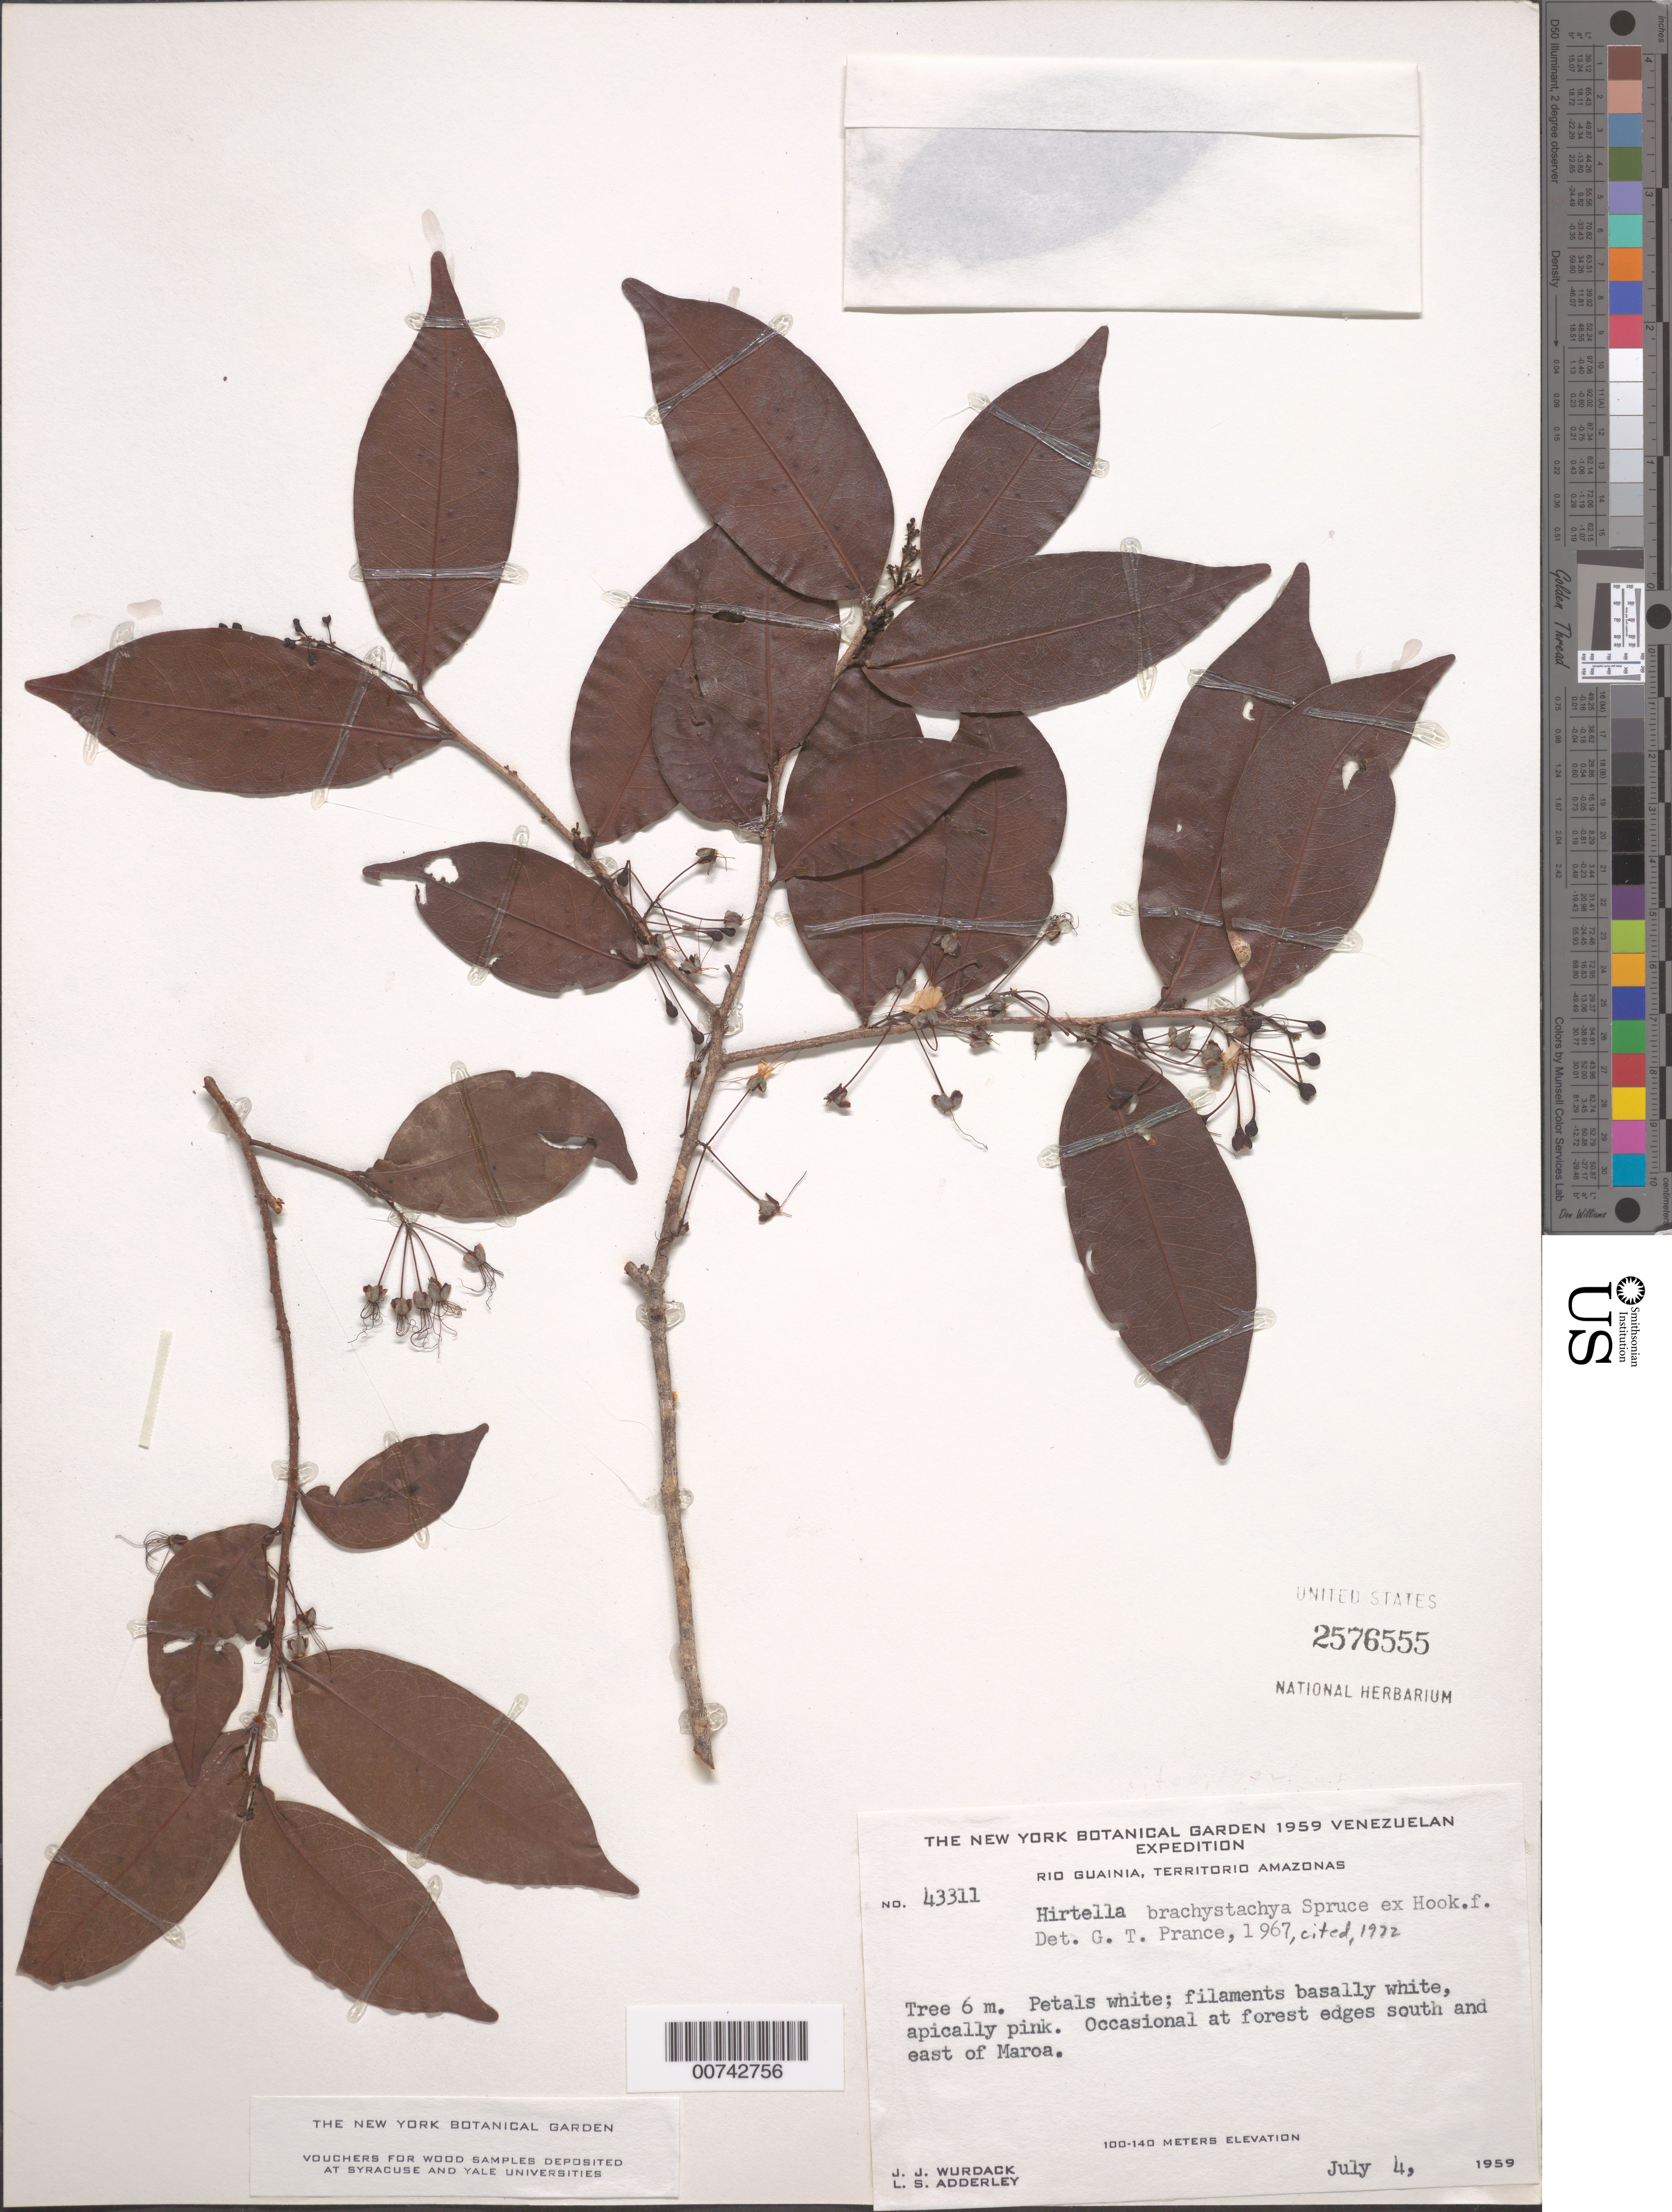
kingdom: Plantae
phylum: Tracheophyta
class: Magnoliopsida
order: Malpighiales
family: Chrysobalanaceae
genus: Hirtella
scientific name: Hirtella brachystachys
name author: Spruce ex Hook. f.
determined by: Prance, G. T.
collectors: J. J. Wurdack & L. S. Adderley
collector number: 43311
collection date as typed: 4-Jul-59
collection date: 1959-07-04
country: Venezuela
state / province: Amazonas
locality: Río Guainia, south and east of Maroa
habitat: Forest edges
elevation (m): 100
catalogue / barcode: US 2576555